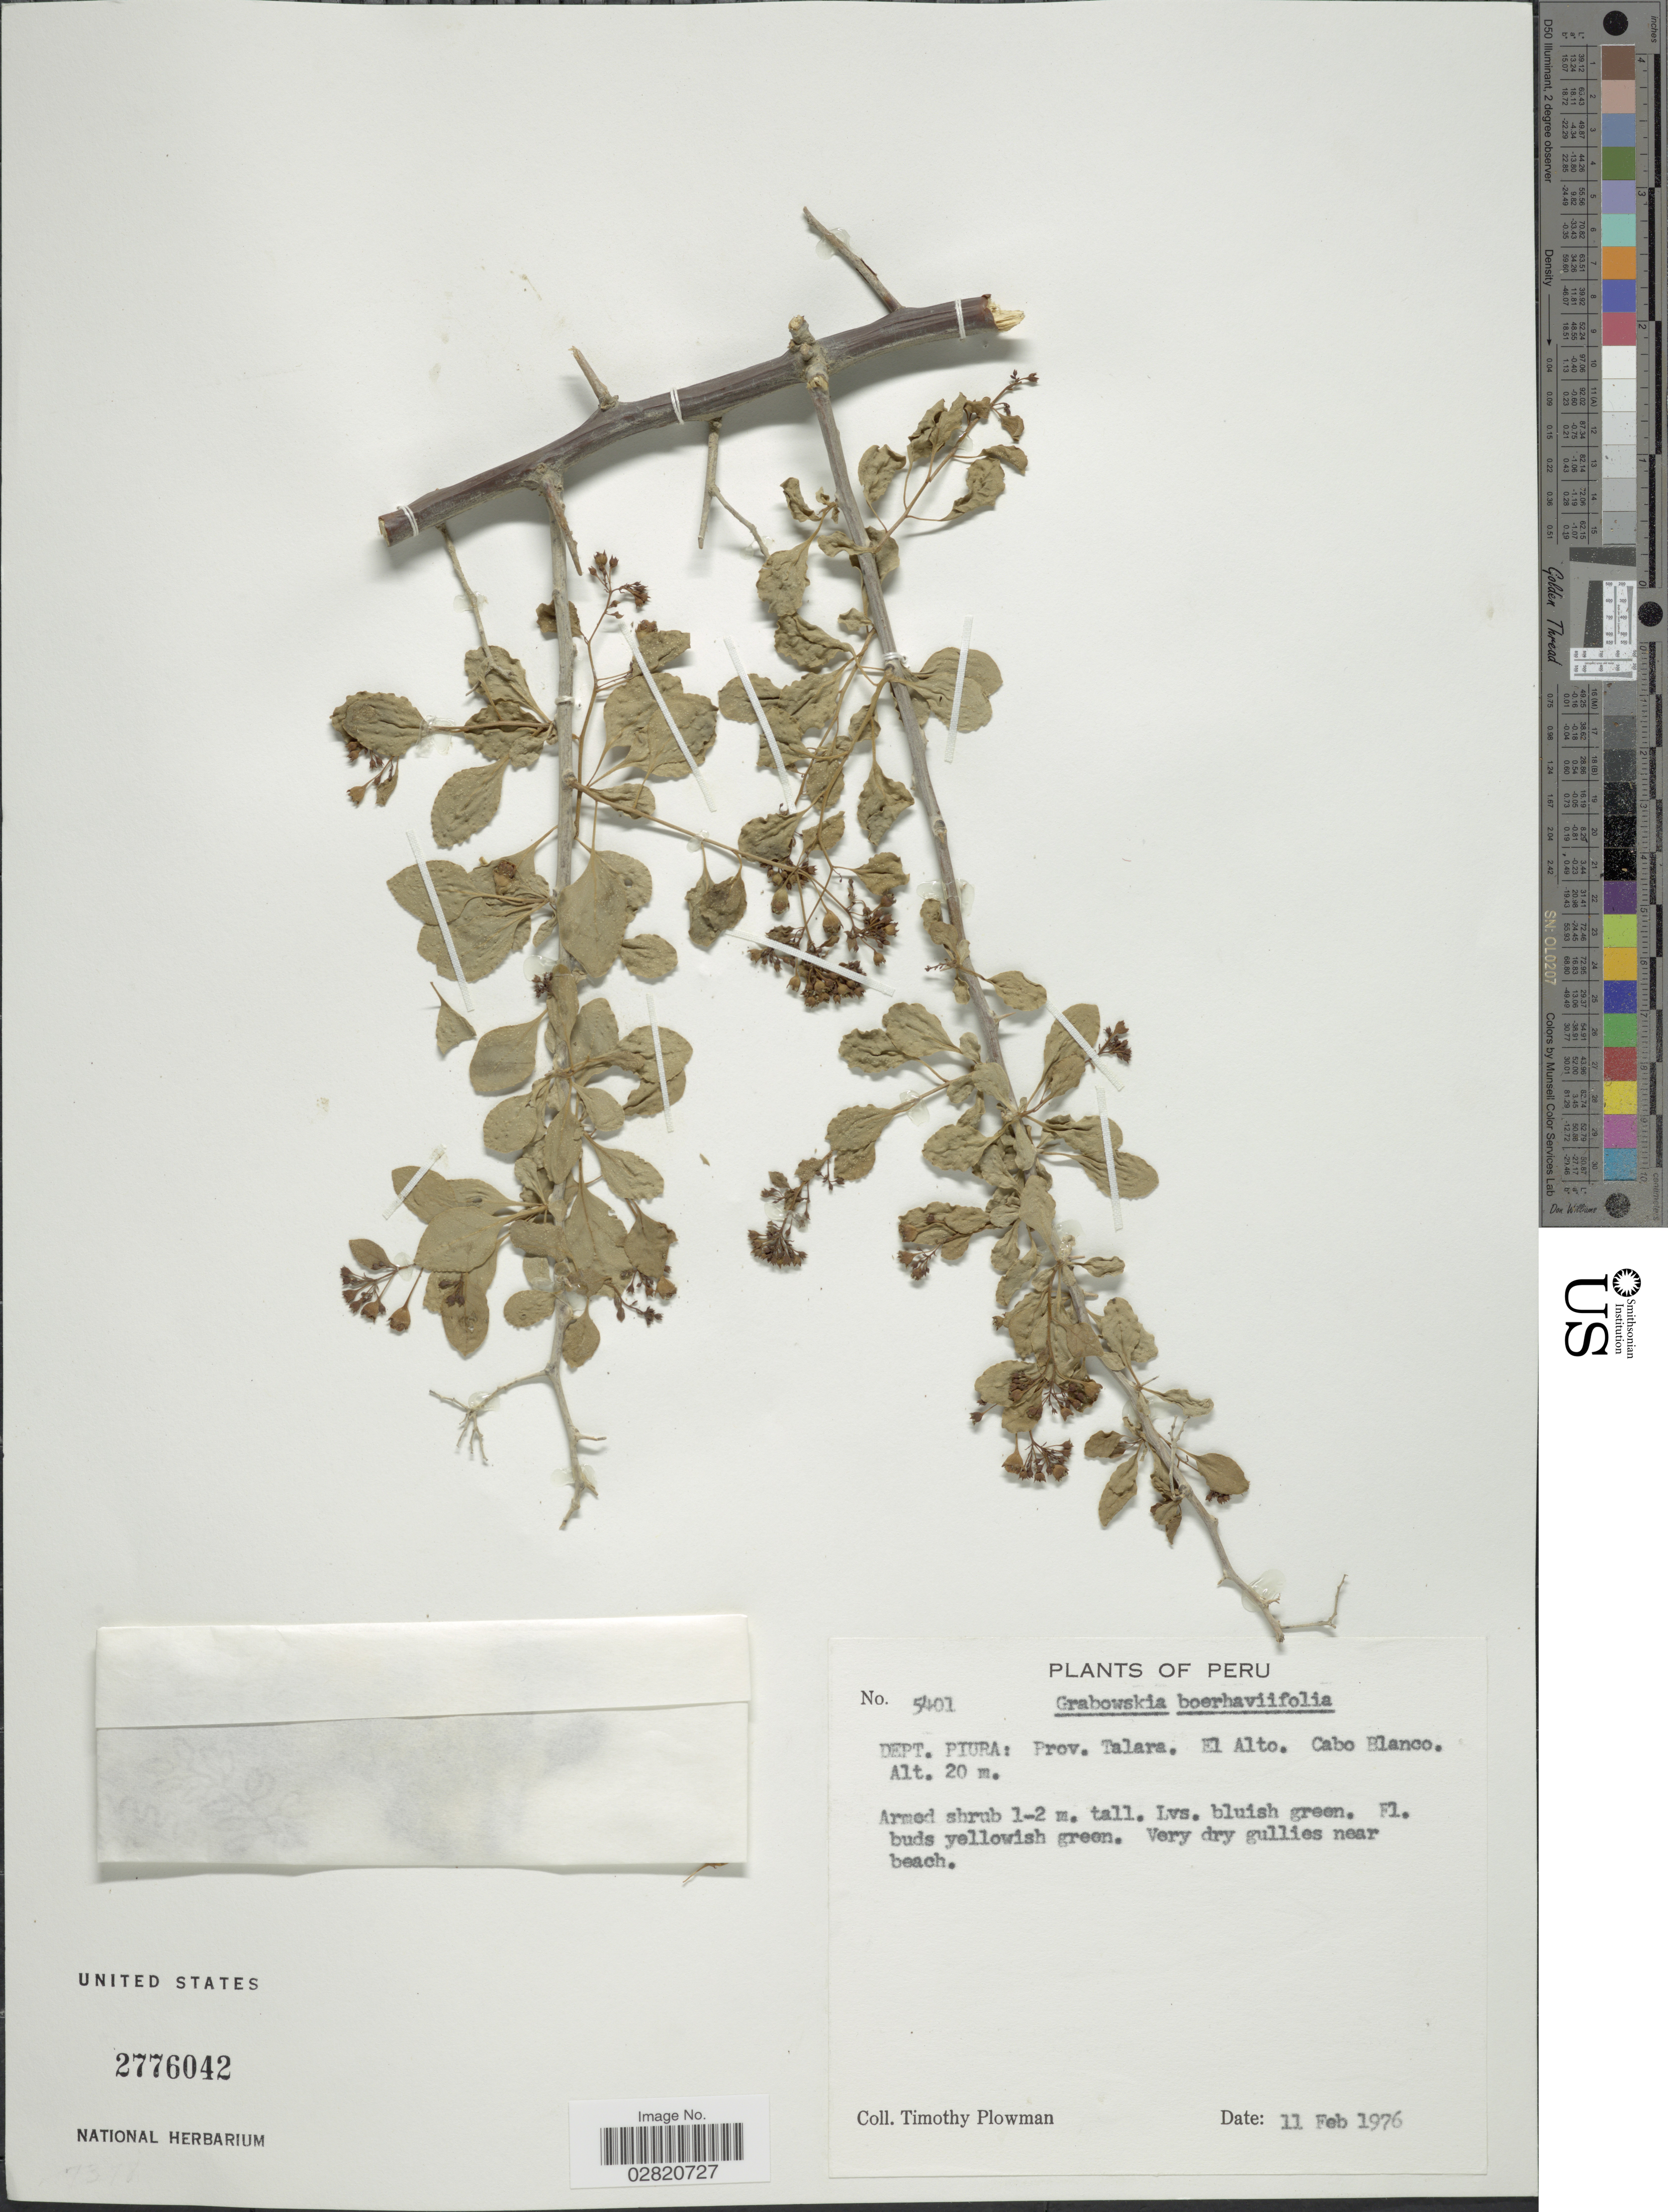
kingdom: Plantae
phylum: Tracheophyta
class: Magnoliopsida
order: Solanales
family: Solanaceae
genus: Grabowskia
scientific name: Grabowskia boerhaaviifolia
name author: Schltdl.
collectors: T. Plowman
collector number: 5401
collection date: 1976-02-11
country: Peru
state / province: Piura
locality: Dept. Piura: Prov. Talara. El Alto. Cabo Blanco.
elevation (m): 20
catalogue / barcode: US 2776042